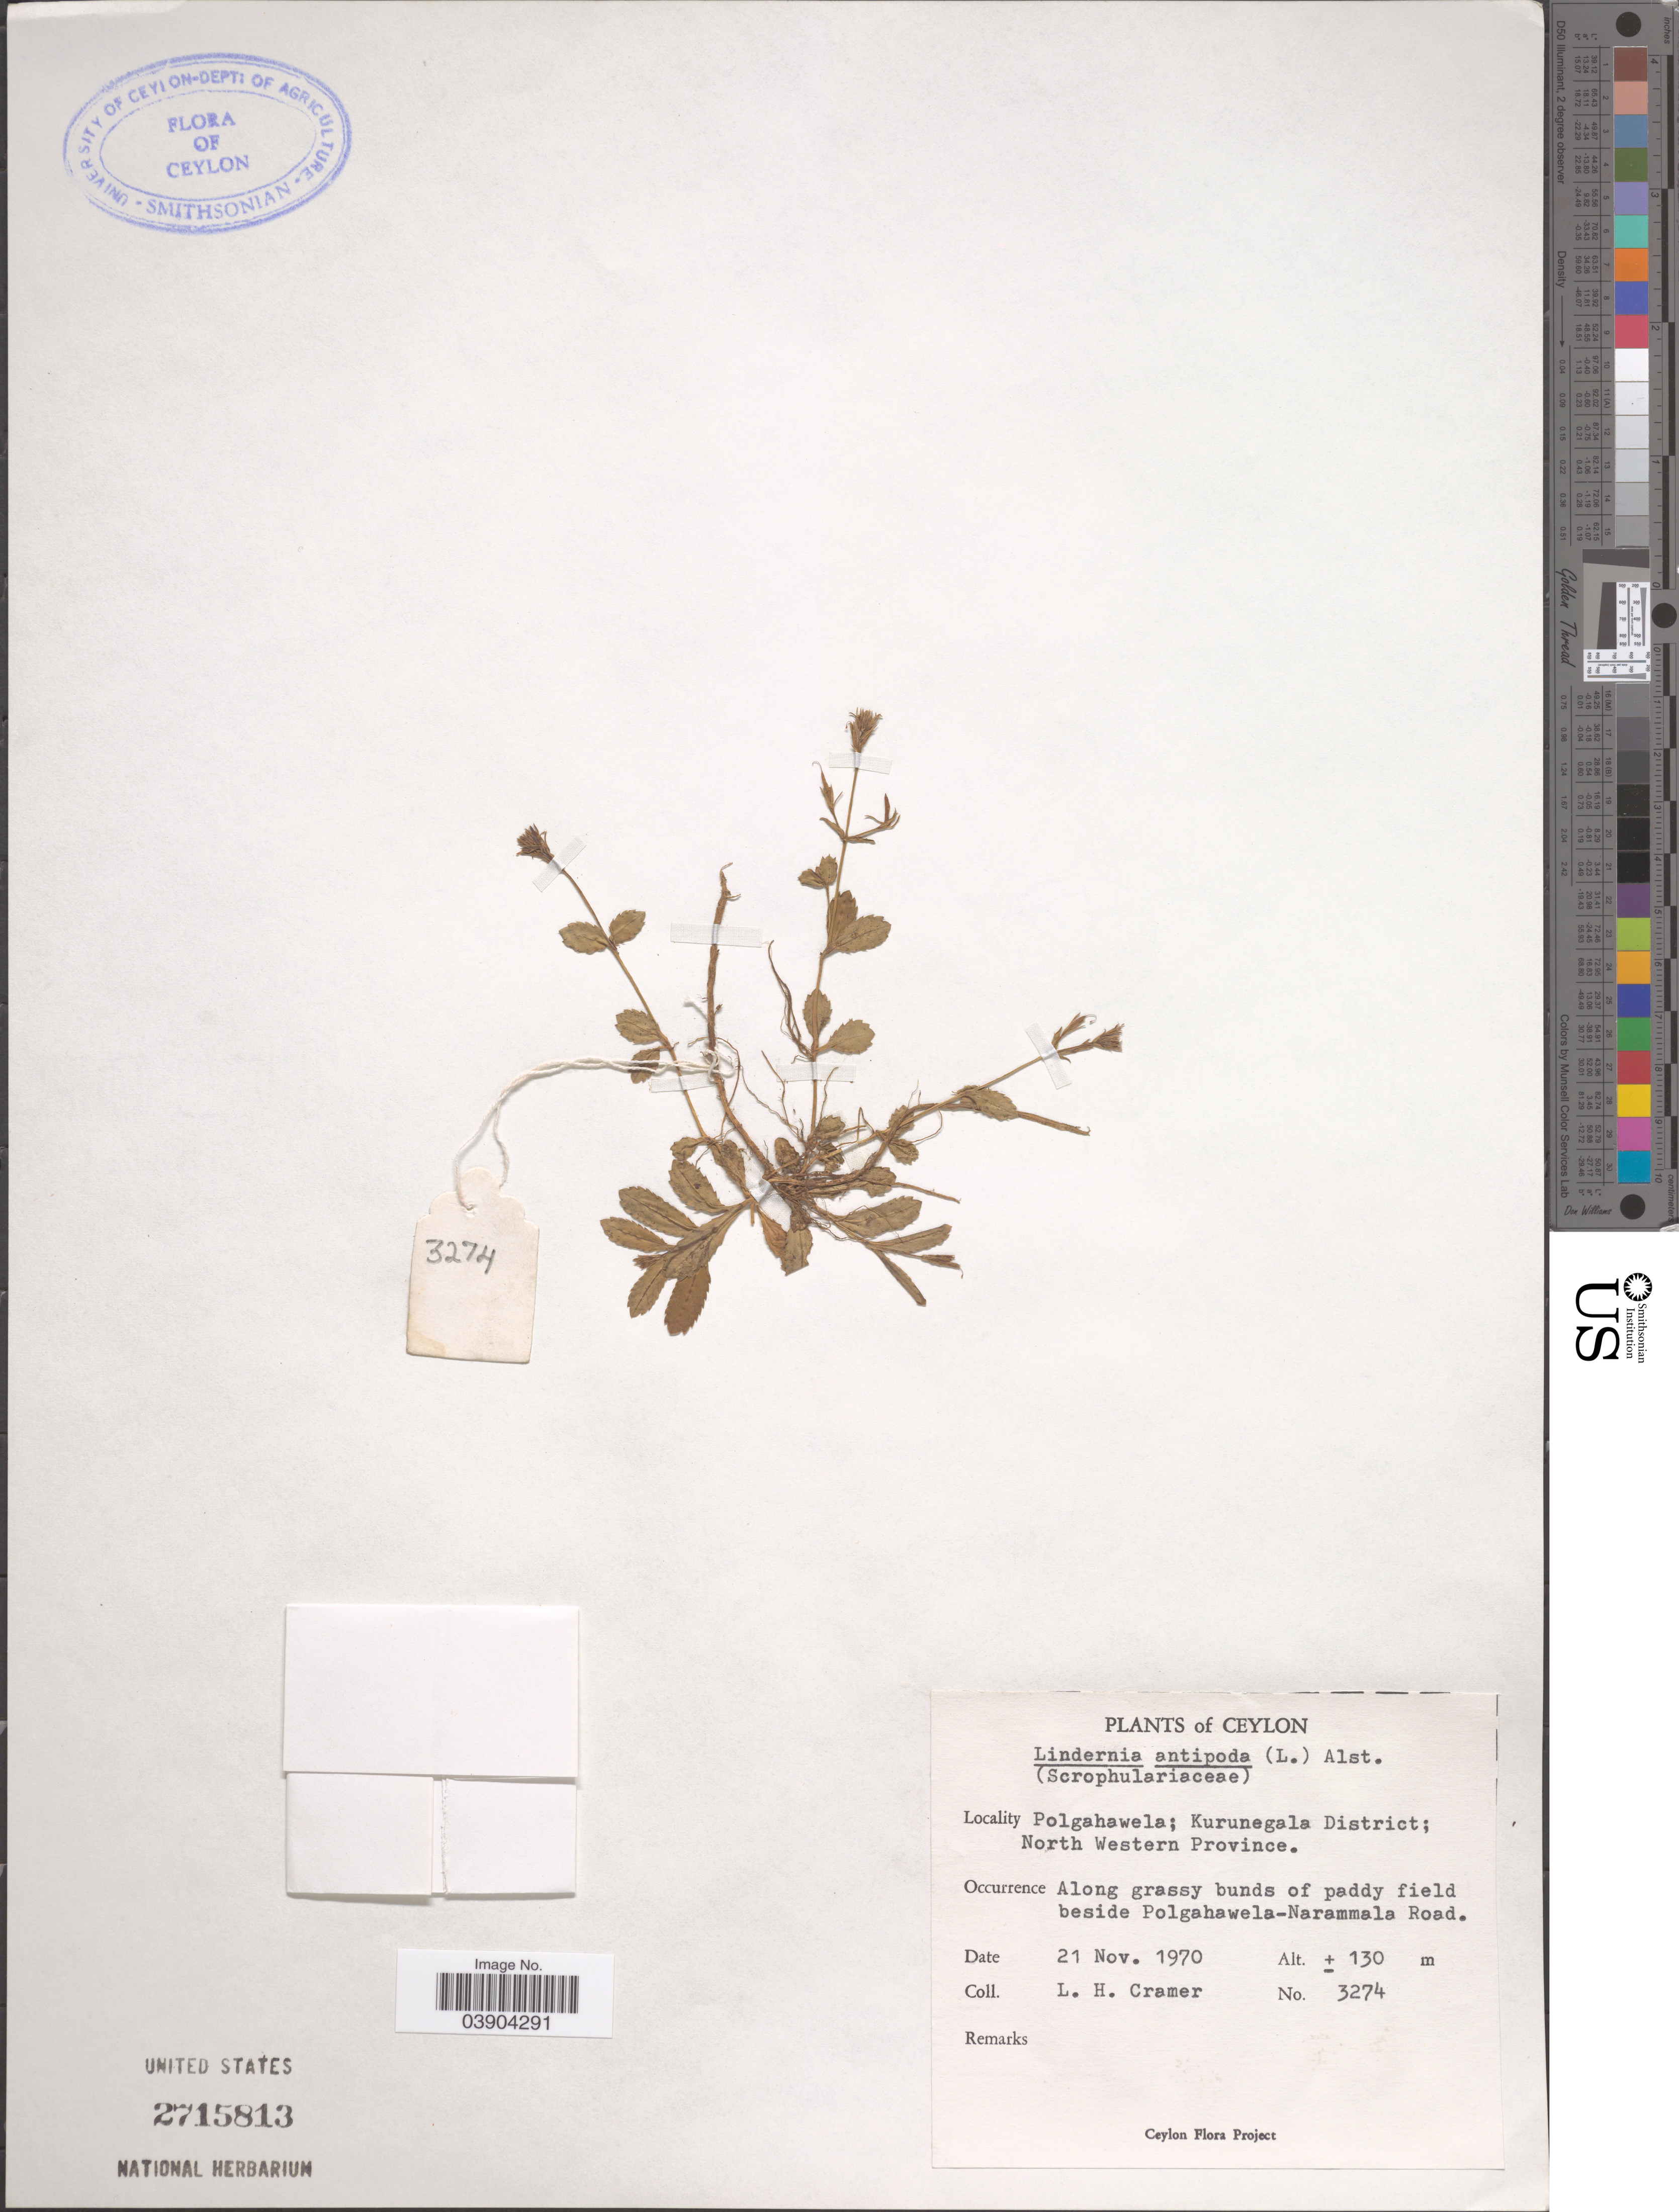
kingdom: Plantae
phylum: Tracheophyta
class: Magnoliopsida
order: Lamiales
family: Linderniaceae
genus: Lindernia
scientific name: Lindernia antipoda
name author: (L.) Alston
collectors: L. H. Cramer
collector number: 3274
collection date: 1970-11-21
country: Sri Lanka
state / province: North Western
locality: Ceylon. Polgahawela; Kurunegala District. Along grassy bunds of paddy field beside Polgahawela-Narammala Road.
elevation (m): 130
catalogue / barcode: US 2715813